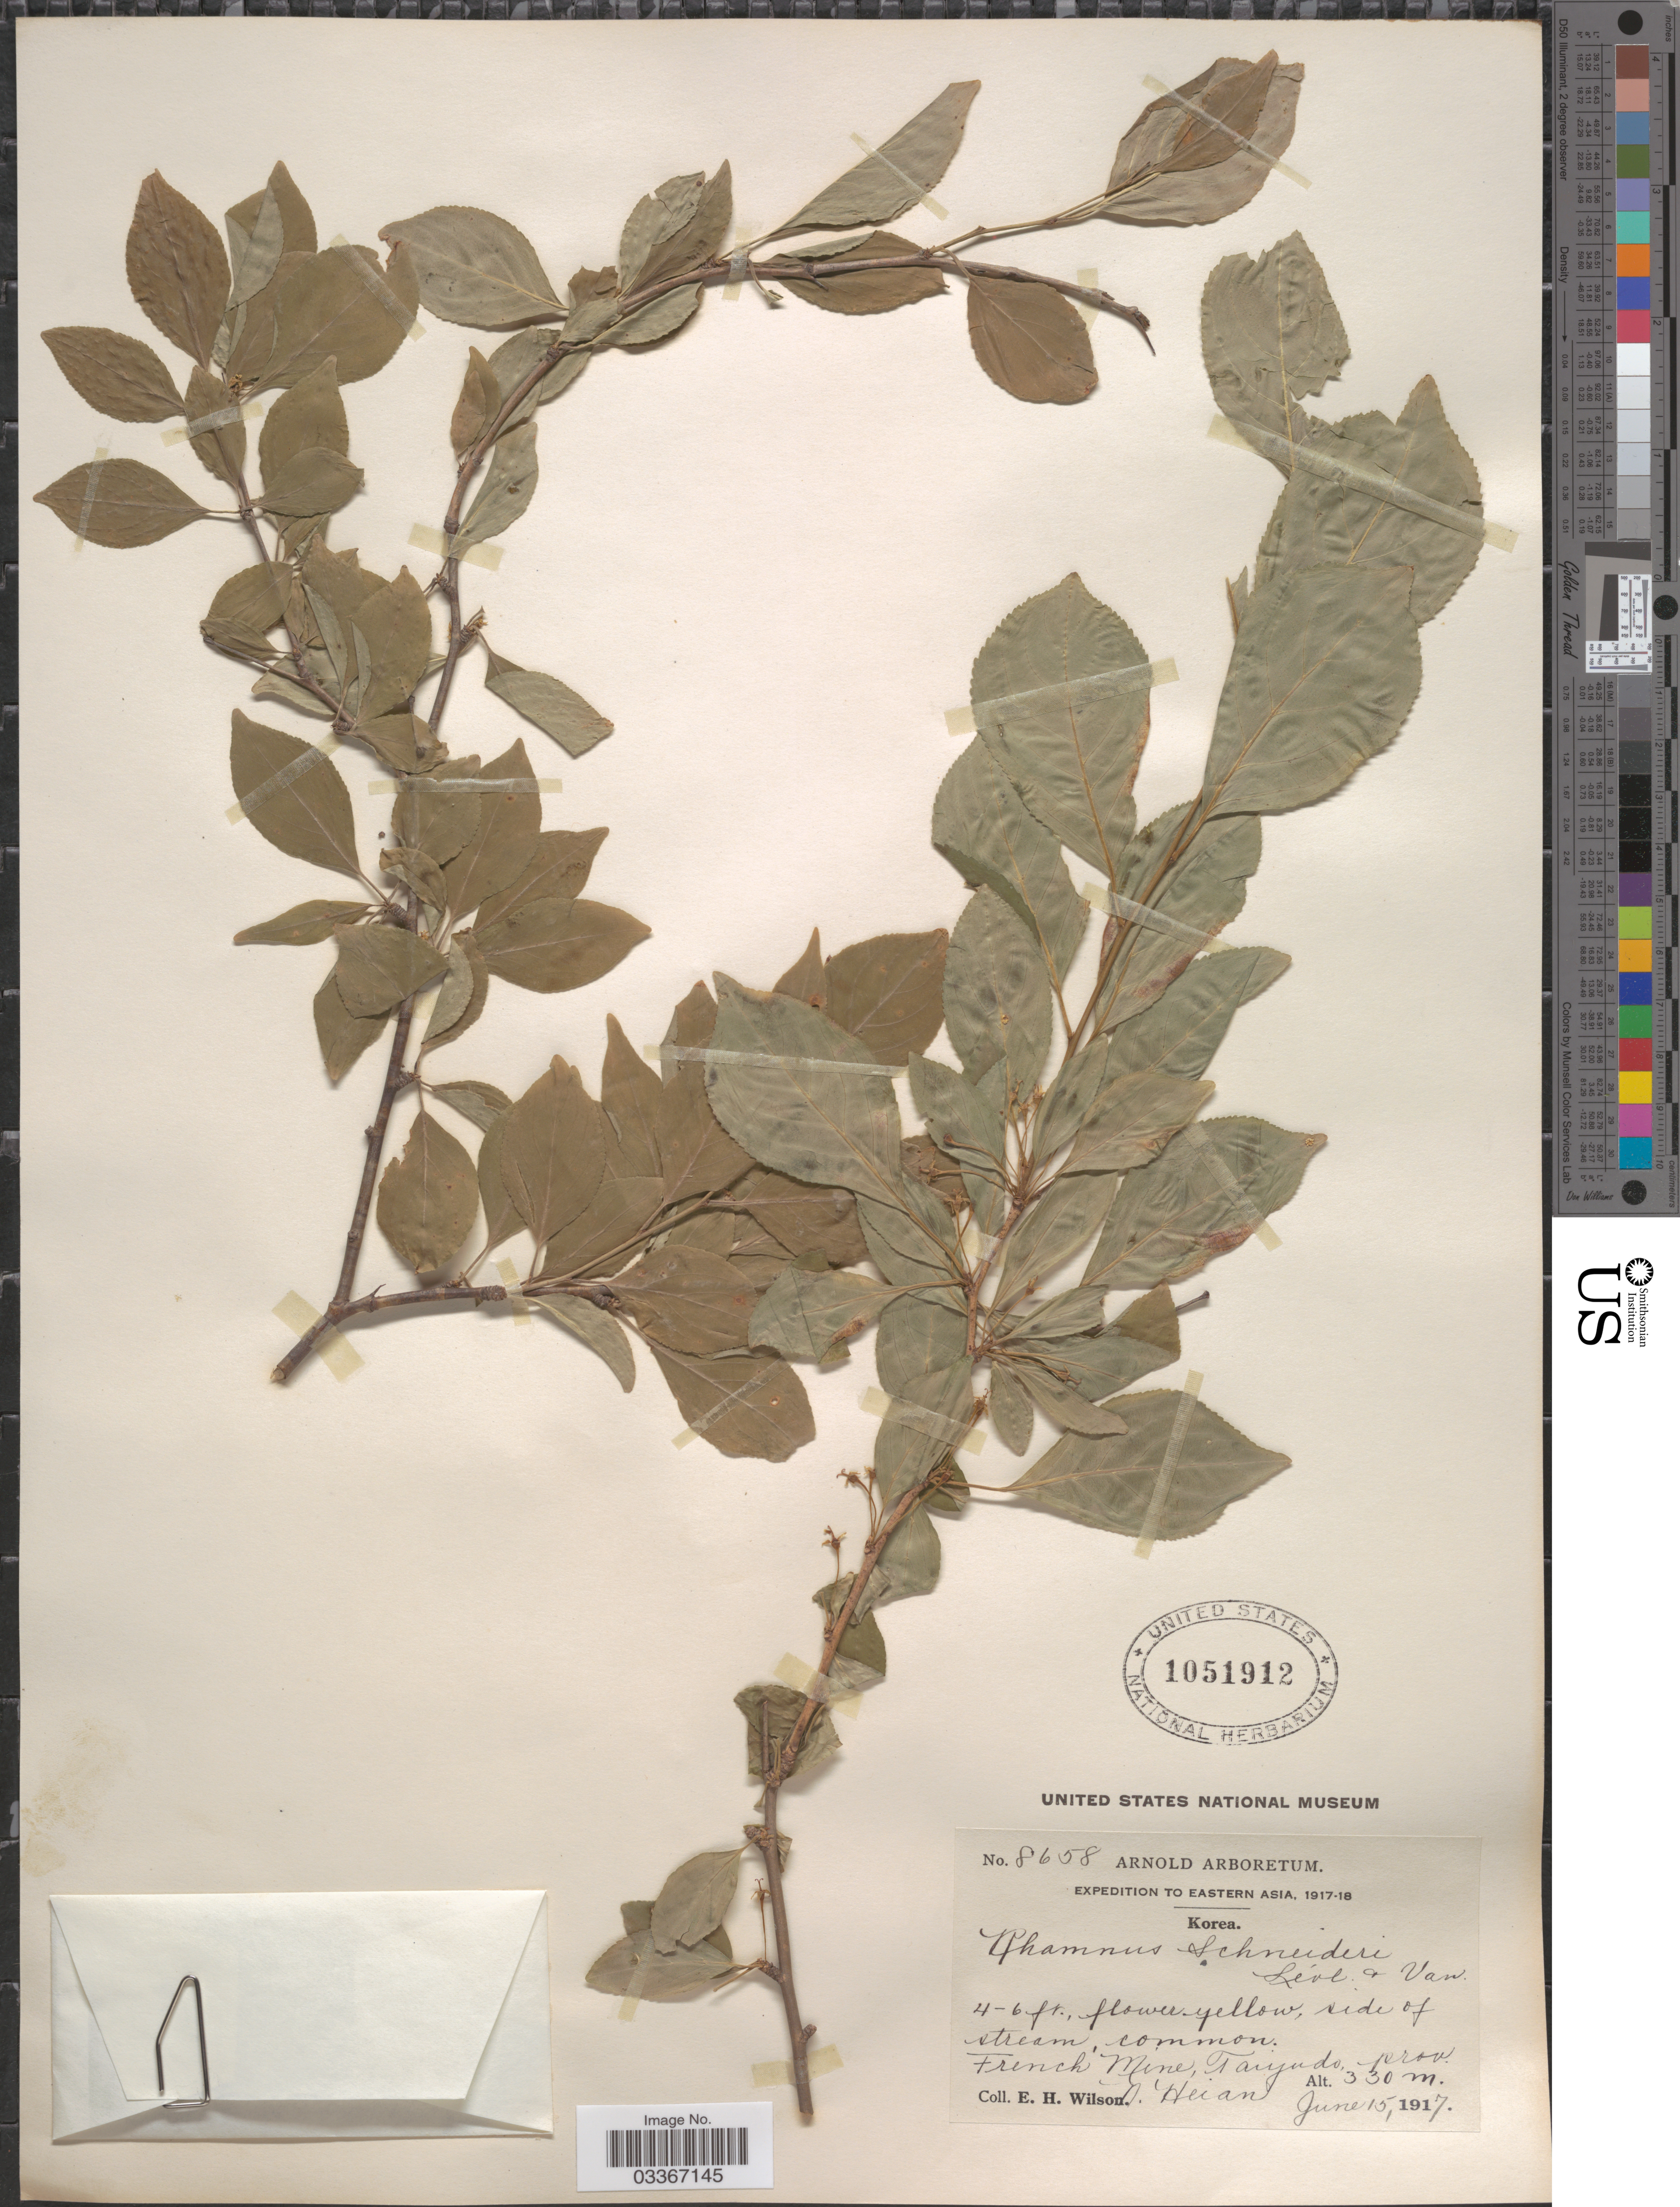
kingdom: Plantae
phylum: Tracheophyta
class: Magnoliopsida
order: Rosales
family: Rhamnaceae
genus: Rhamnus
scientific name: Rhamnus schneideri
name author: H. Lév. & Vaniot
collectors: E. Wilson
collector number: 8658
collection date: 1917-06-15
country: North Korea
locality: Eastern Asia. Korea. French Mine, Taiyudo, prov. N. Heian.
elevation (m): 330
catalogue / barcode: US 1051912